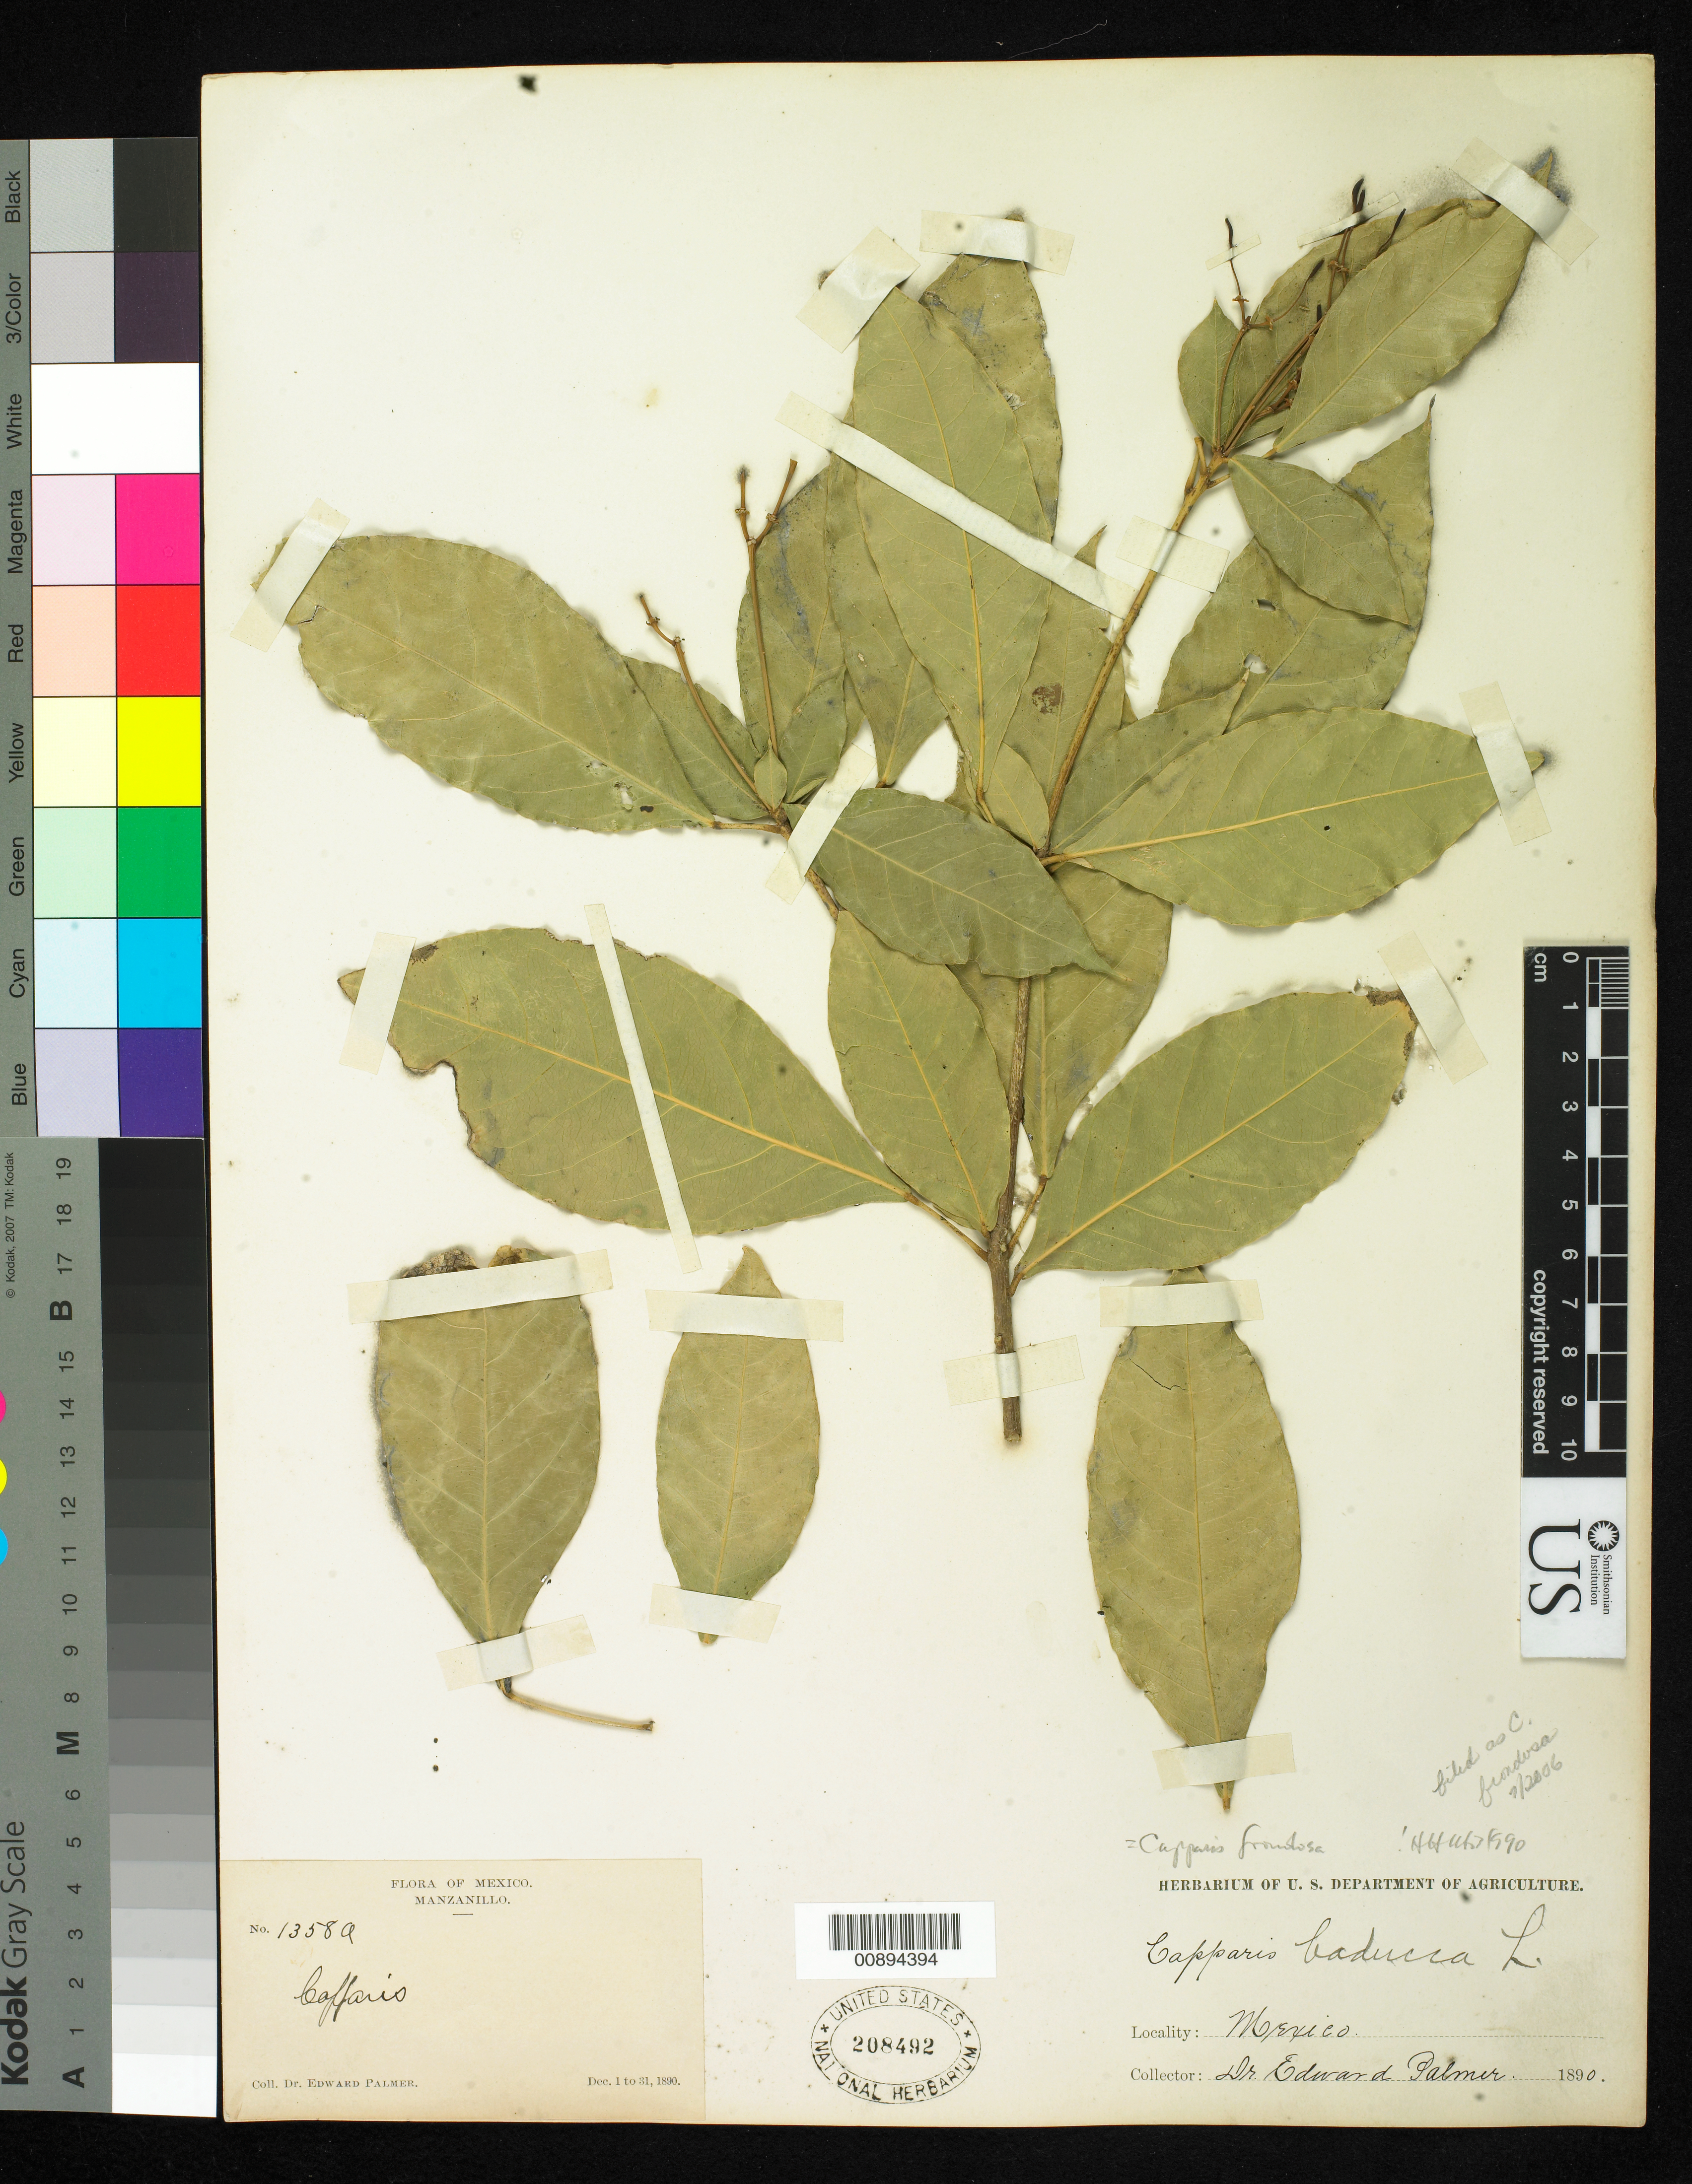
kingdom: Plantae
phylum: Tracheophyta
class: Magnoliopsida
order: Brassicales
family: Capparaceae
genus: Capparis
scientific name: Capparis frondosa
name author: Jacq.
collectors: E. Palmer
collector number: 1358a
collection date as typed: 01 Dec 1890 to 31 Dec 1890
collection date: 1890-12-01/1890-12-31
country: Mexico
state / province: Colima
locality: Manzanillo, Colima.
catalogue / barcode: US 208492